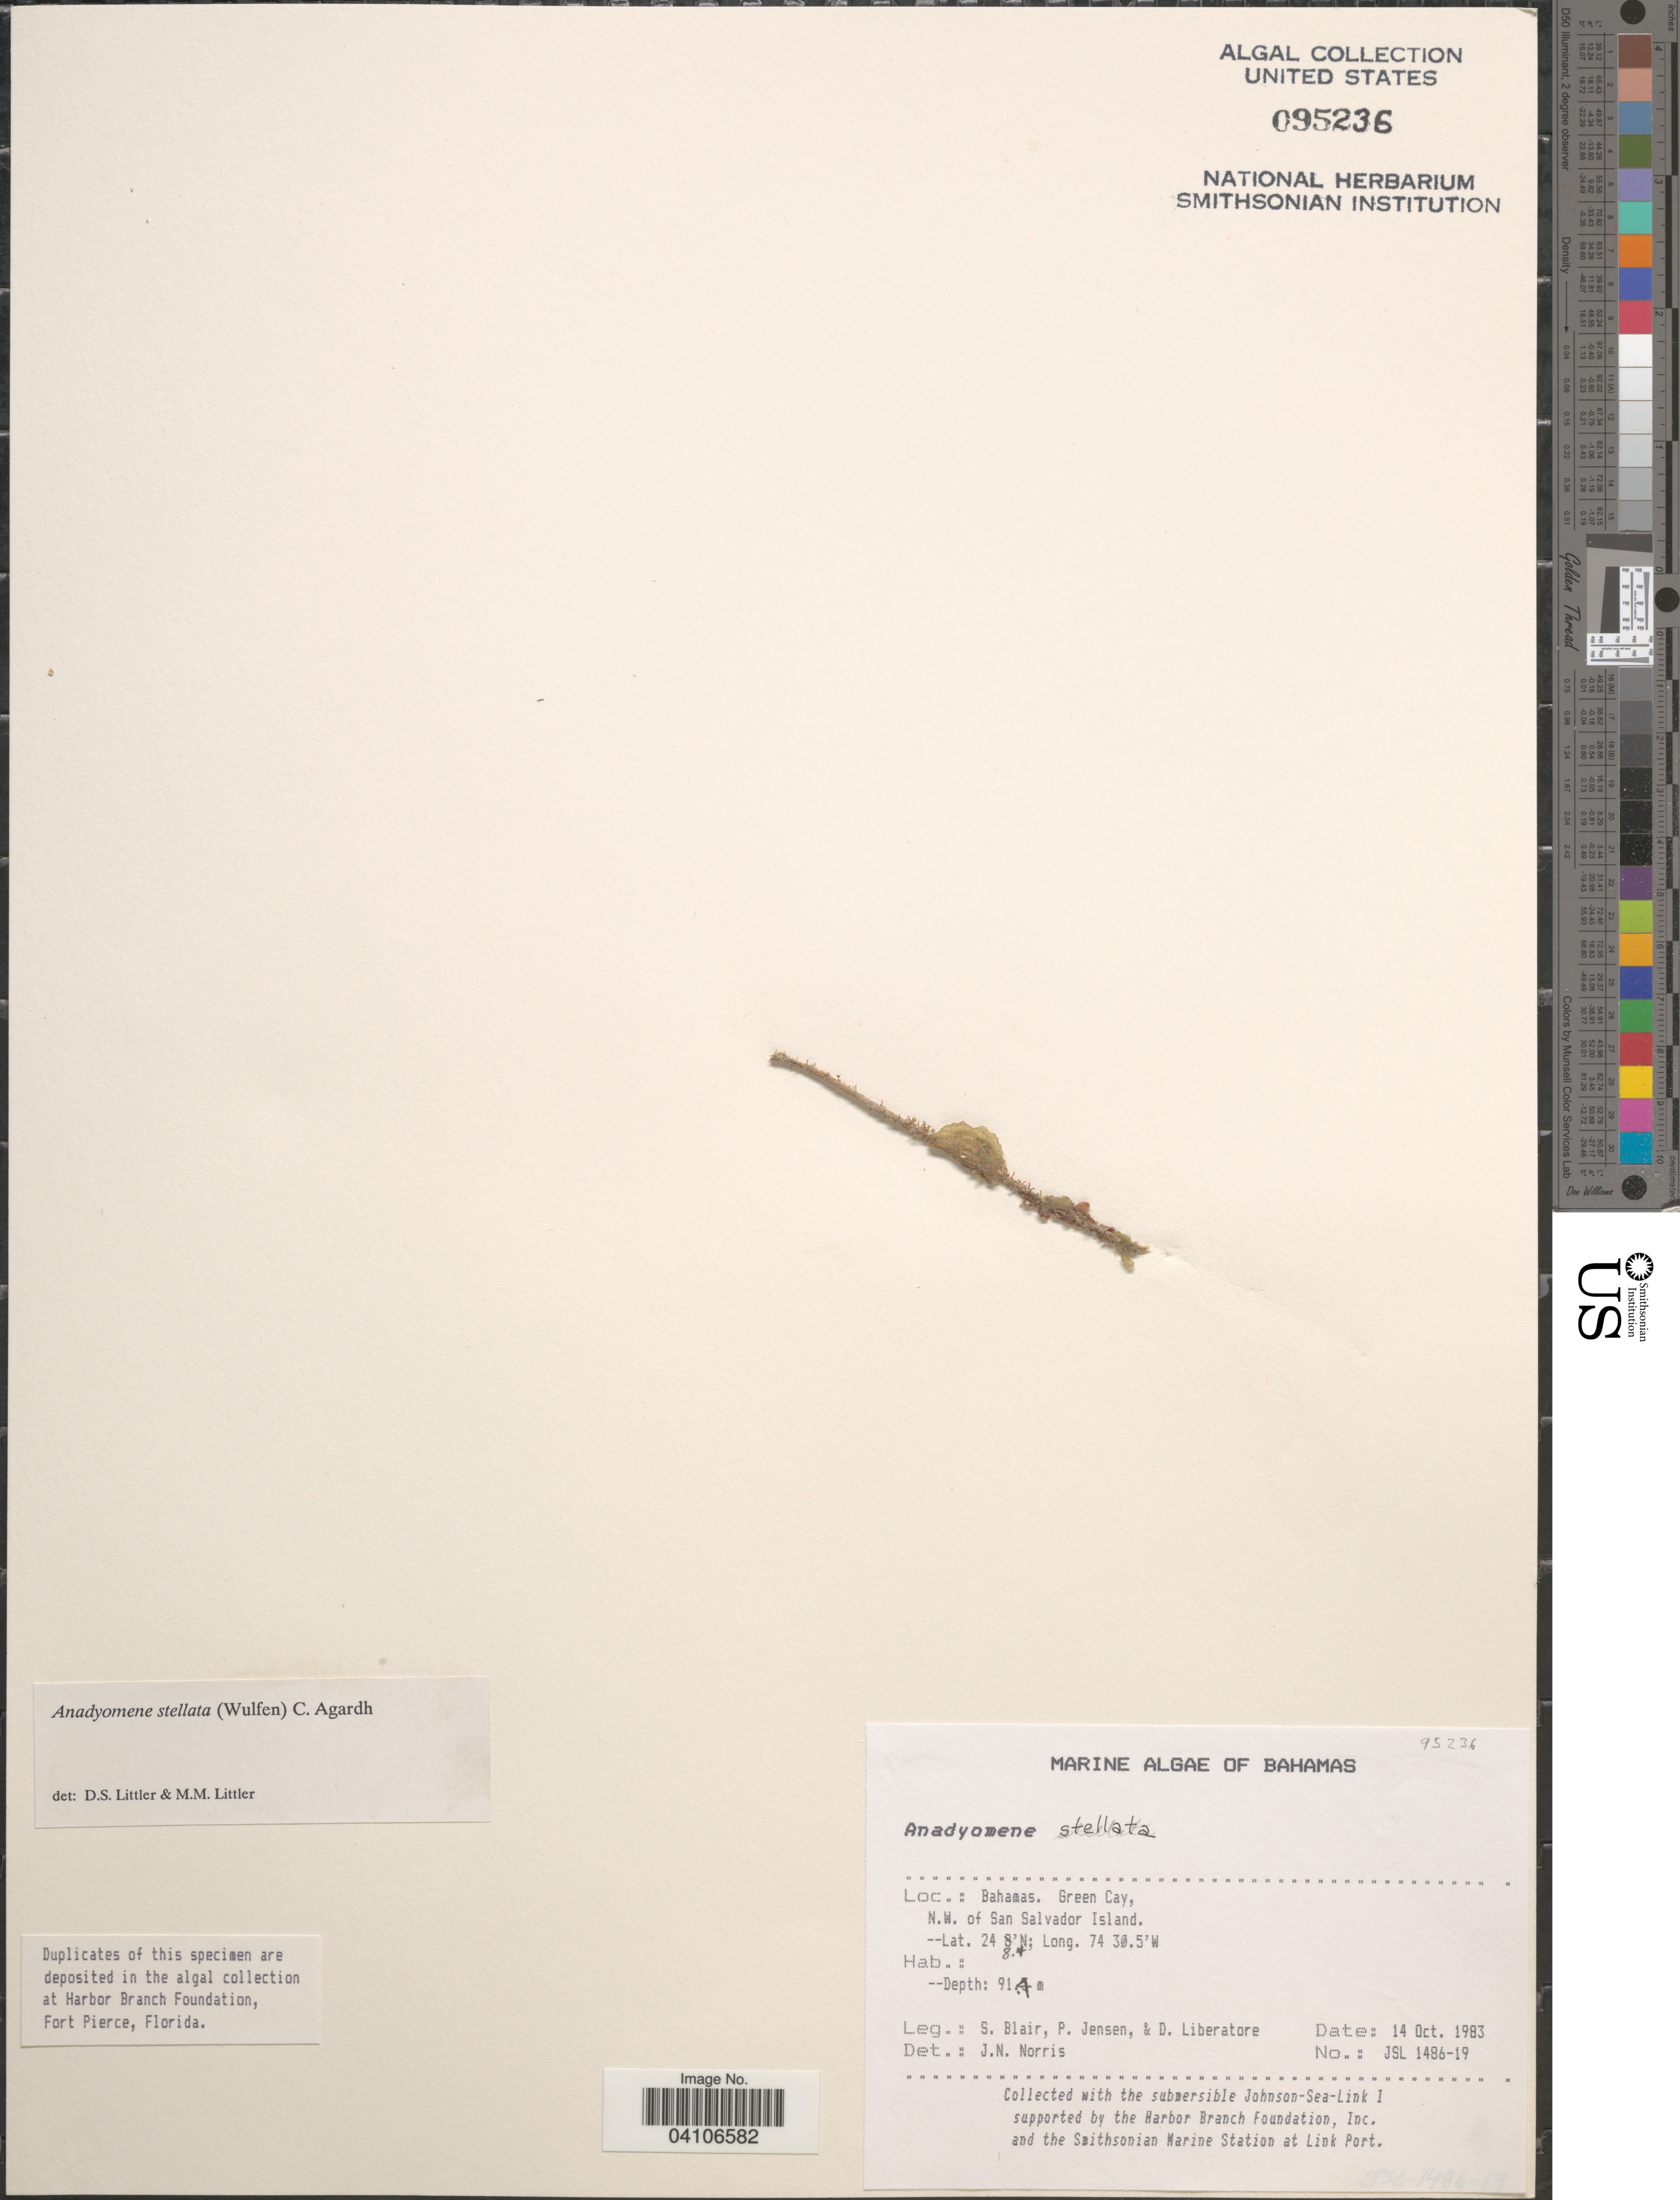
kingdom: Plantae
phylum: Chlorophyta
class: Ulvophyceae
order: Cladophorales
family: Anadyomenaceae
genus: Anadyomene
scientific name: Anadyomene stellata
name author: (Wulfen) C. Agardh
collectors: S. M. Blair, P. Jensen & D. Liberatore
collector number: JSL 1486-19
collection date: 1983-10-14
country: Bahamas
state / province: San Salvador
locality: Green Cay, N.W. of San Salvador Island.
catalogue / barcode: US 95236